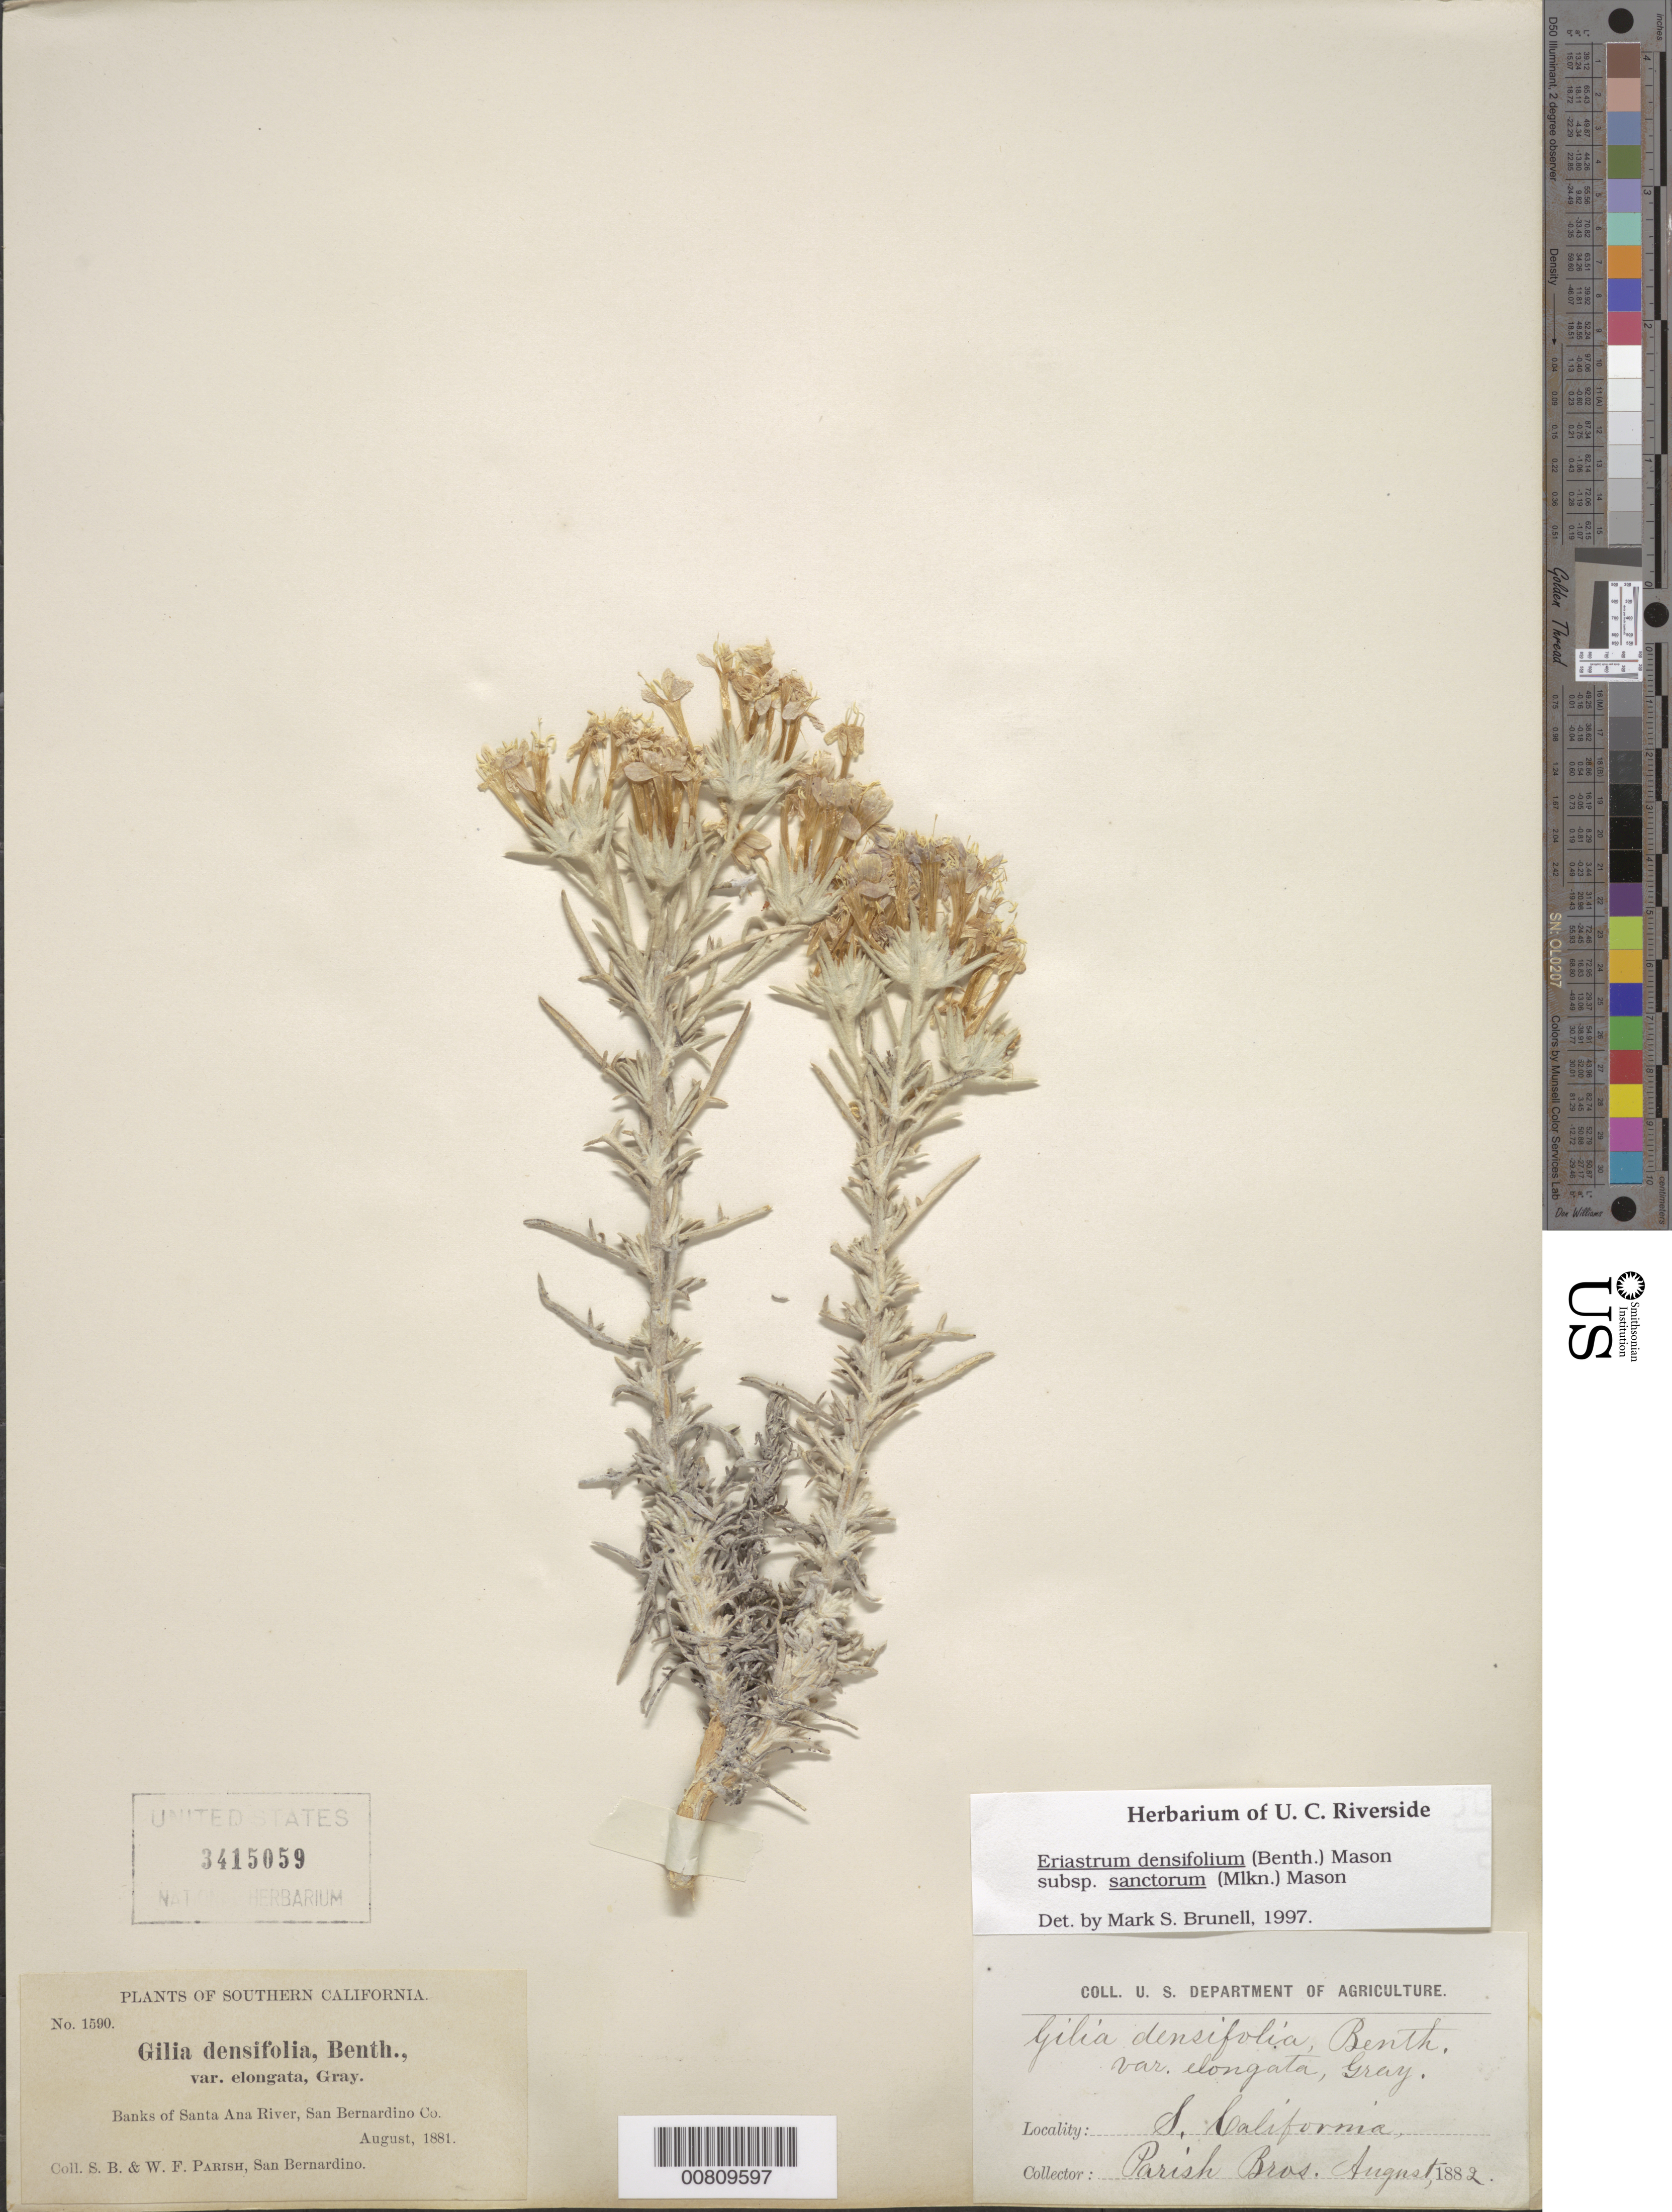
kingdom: Plantae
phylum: Tracheophyta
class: Magnoliopsida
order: Ericales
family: Polemoniaceae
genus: Eriastrum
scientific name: Eriastrum densifolium subsp. sanctorum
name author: (Benth.) H. Mason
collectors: S. B. Parish & W. F. Parish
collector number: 1590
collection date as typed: Aug 1882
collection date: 1882-08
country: United States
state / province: California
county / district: San Bernardino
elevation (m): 1981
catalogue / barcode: US 3415059